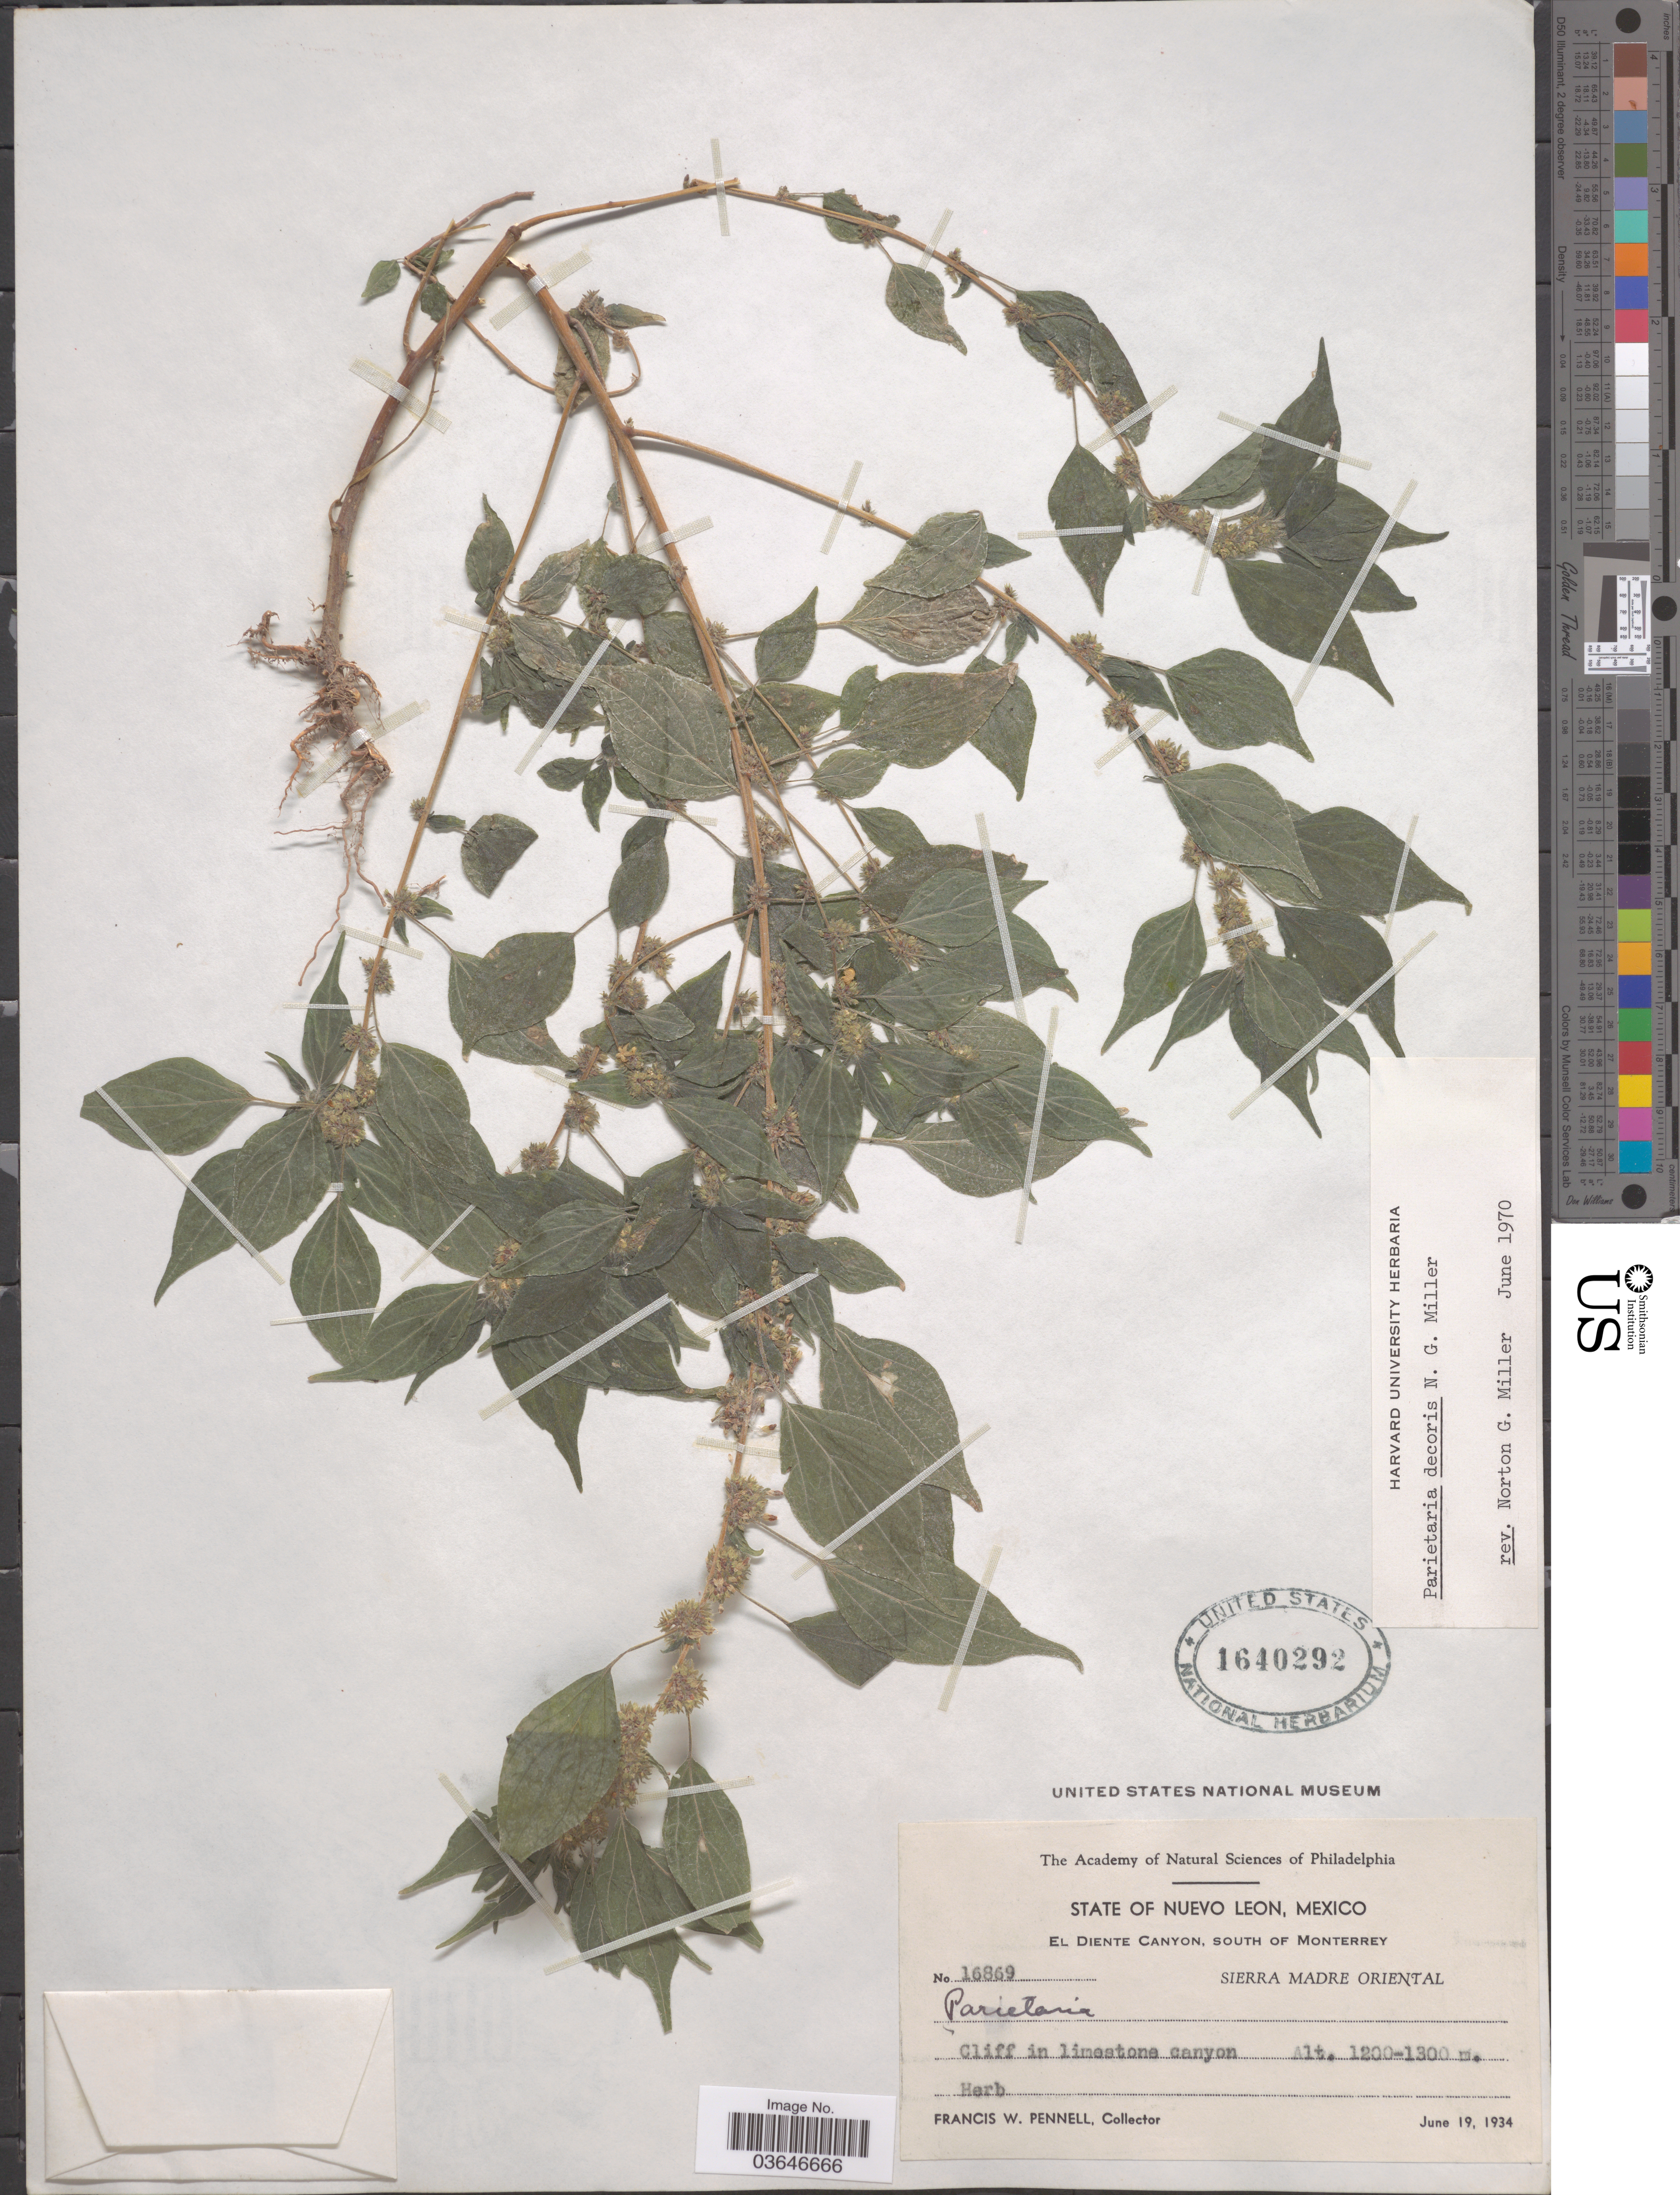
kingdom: Plantae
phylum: Tracheophyta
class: Magnoliopsida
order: Rosales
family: Urticaceae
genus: Parietaria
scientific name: Parietaria decoris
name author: N.G. Mill.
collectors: F. W. Pennell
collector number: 16869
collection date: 1934-06-19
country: Mexico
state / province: Nuevo León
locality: State of Nuevo Leon. El Diente Canyon, South of Monterrey. Sierra Madre Oriental. Cliff in limestone Canyon.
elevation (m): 1200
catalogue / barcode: US 1640292